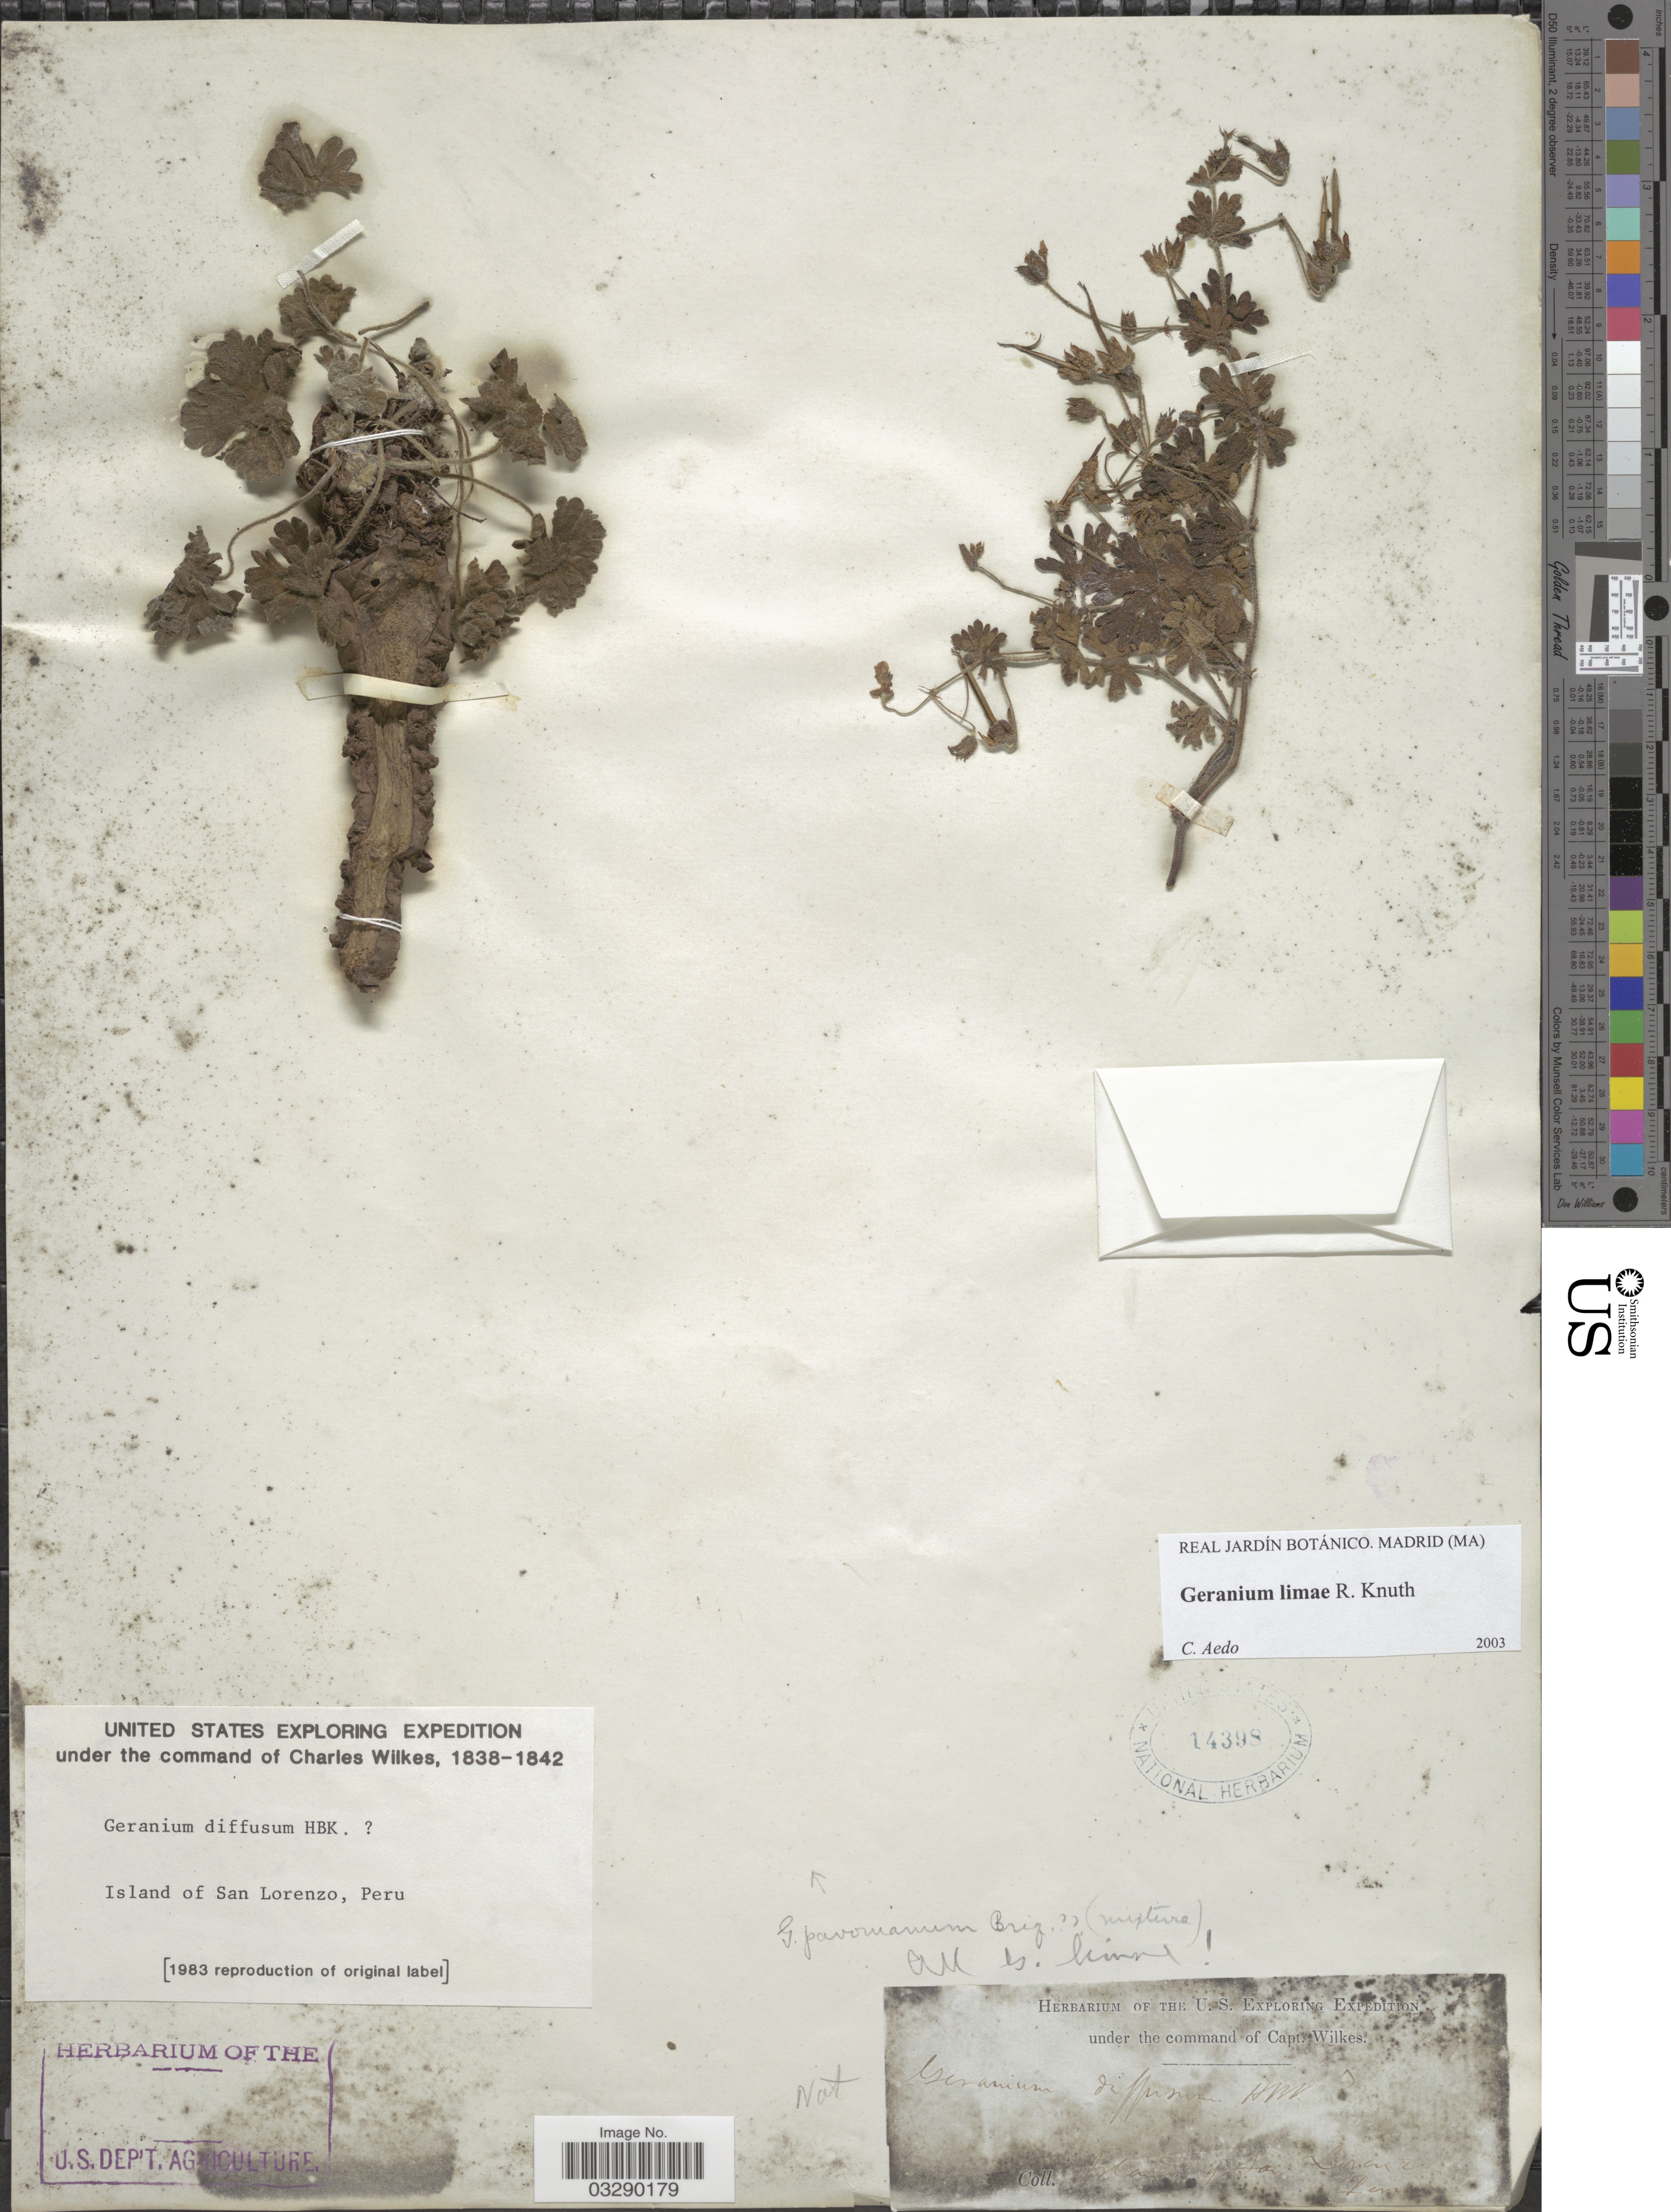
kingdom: Plantae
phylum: Tracheophyta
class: Magnoliopsida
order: Geraniales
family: Geraniaceae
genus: Geranium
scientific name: Geranium limae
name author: R. Knuth in Engl.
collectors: Wilkes Explor. Exped.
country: Peru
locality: Island of San Lorenzo.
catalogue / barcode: US 14398